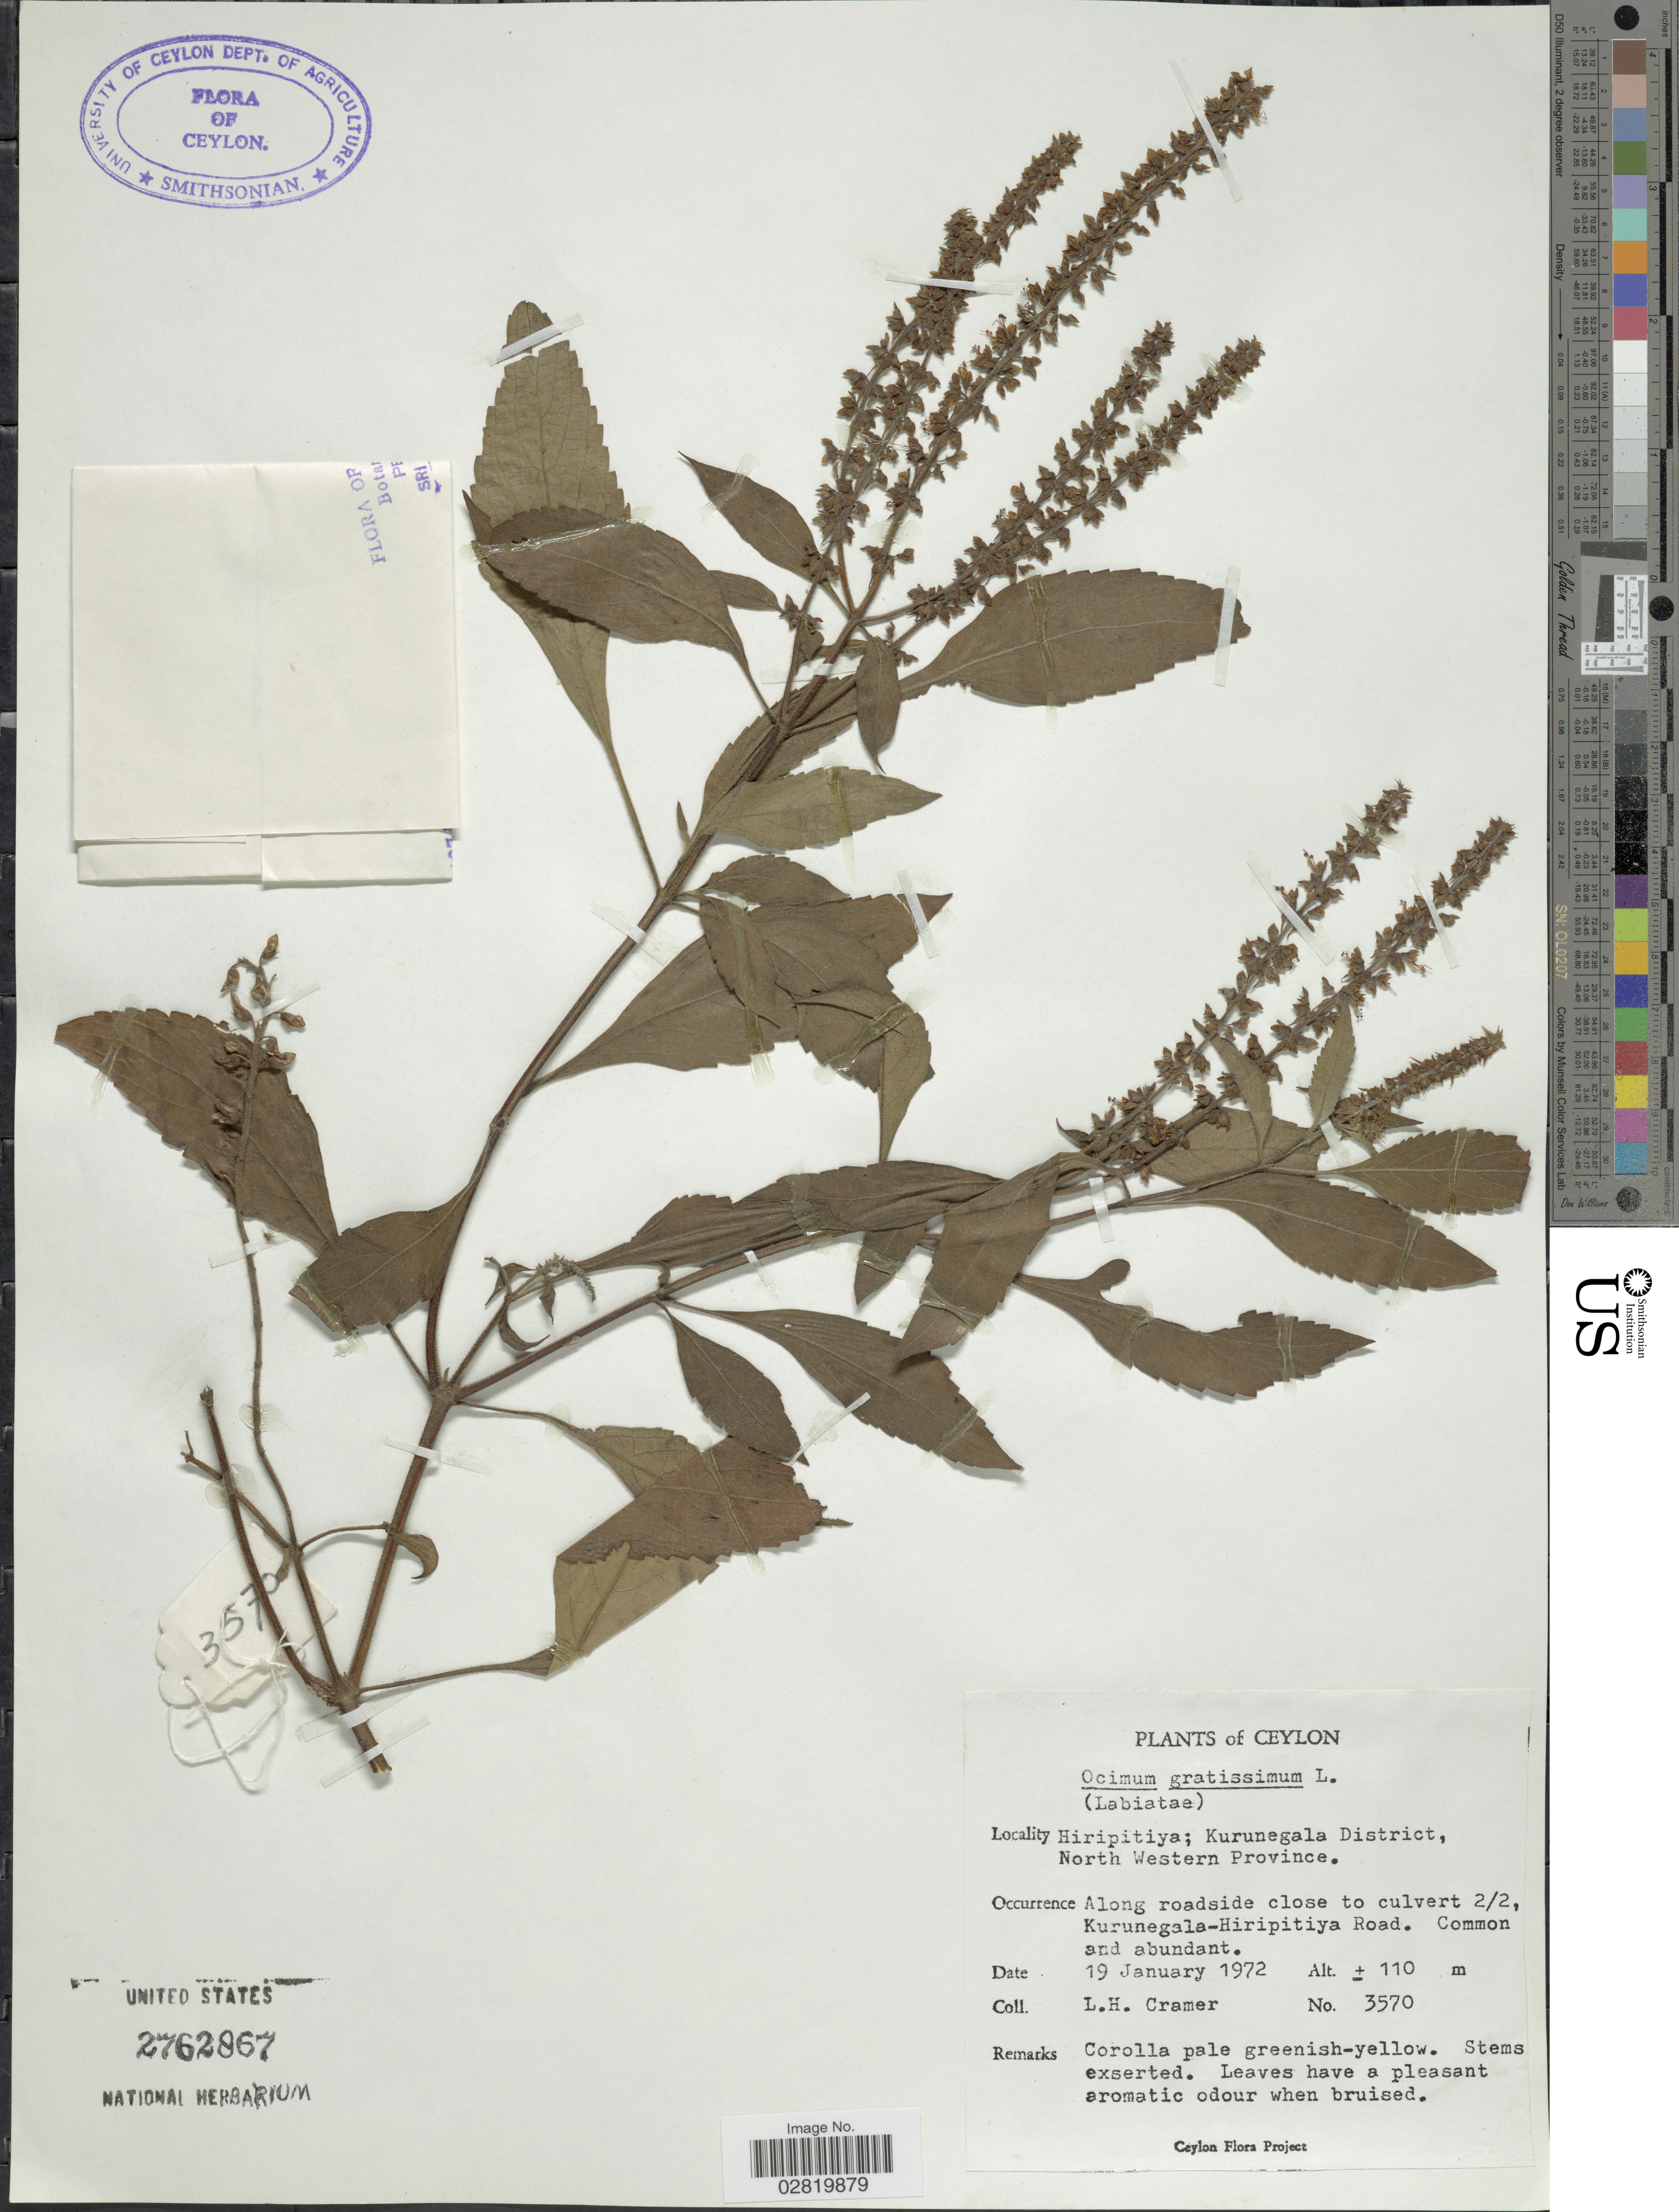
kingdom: Plantae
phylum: Tracheophyta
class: Magnoliopsida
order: Lamiales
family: Lamiaceae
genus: Ocimum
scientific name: Ocimum gratissimum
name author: L.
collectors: L. H. Cramer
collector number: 3570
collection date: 1972-01-19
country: Sri Lanka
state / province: North Western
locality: Ceylon, Hiripitiya; Kurunegala District, North Western Province, Along roadside close to culvert 2/2, Kurunegala-Hiripitiya Road.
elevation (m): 110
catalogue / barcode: US 2762867